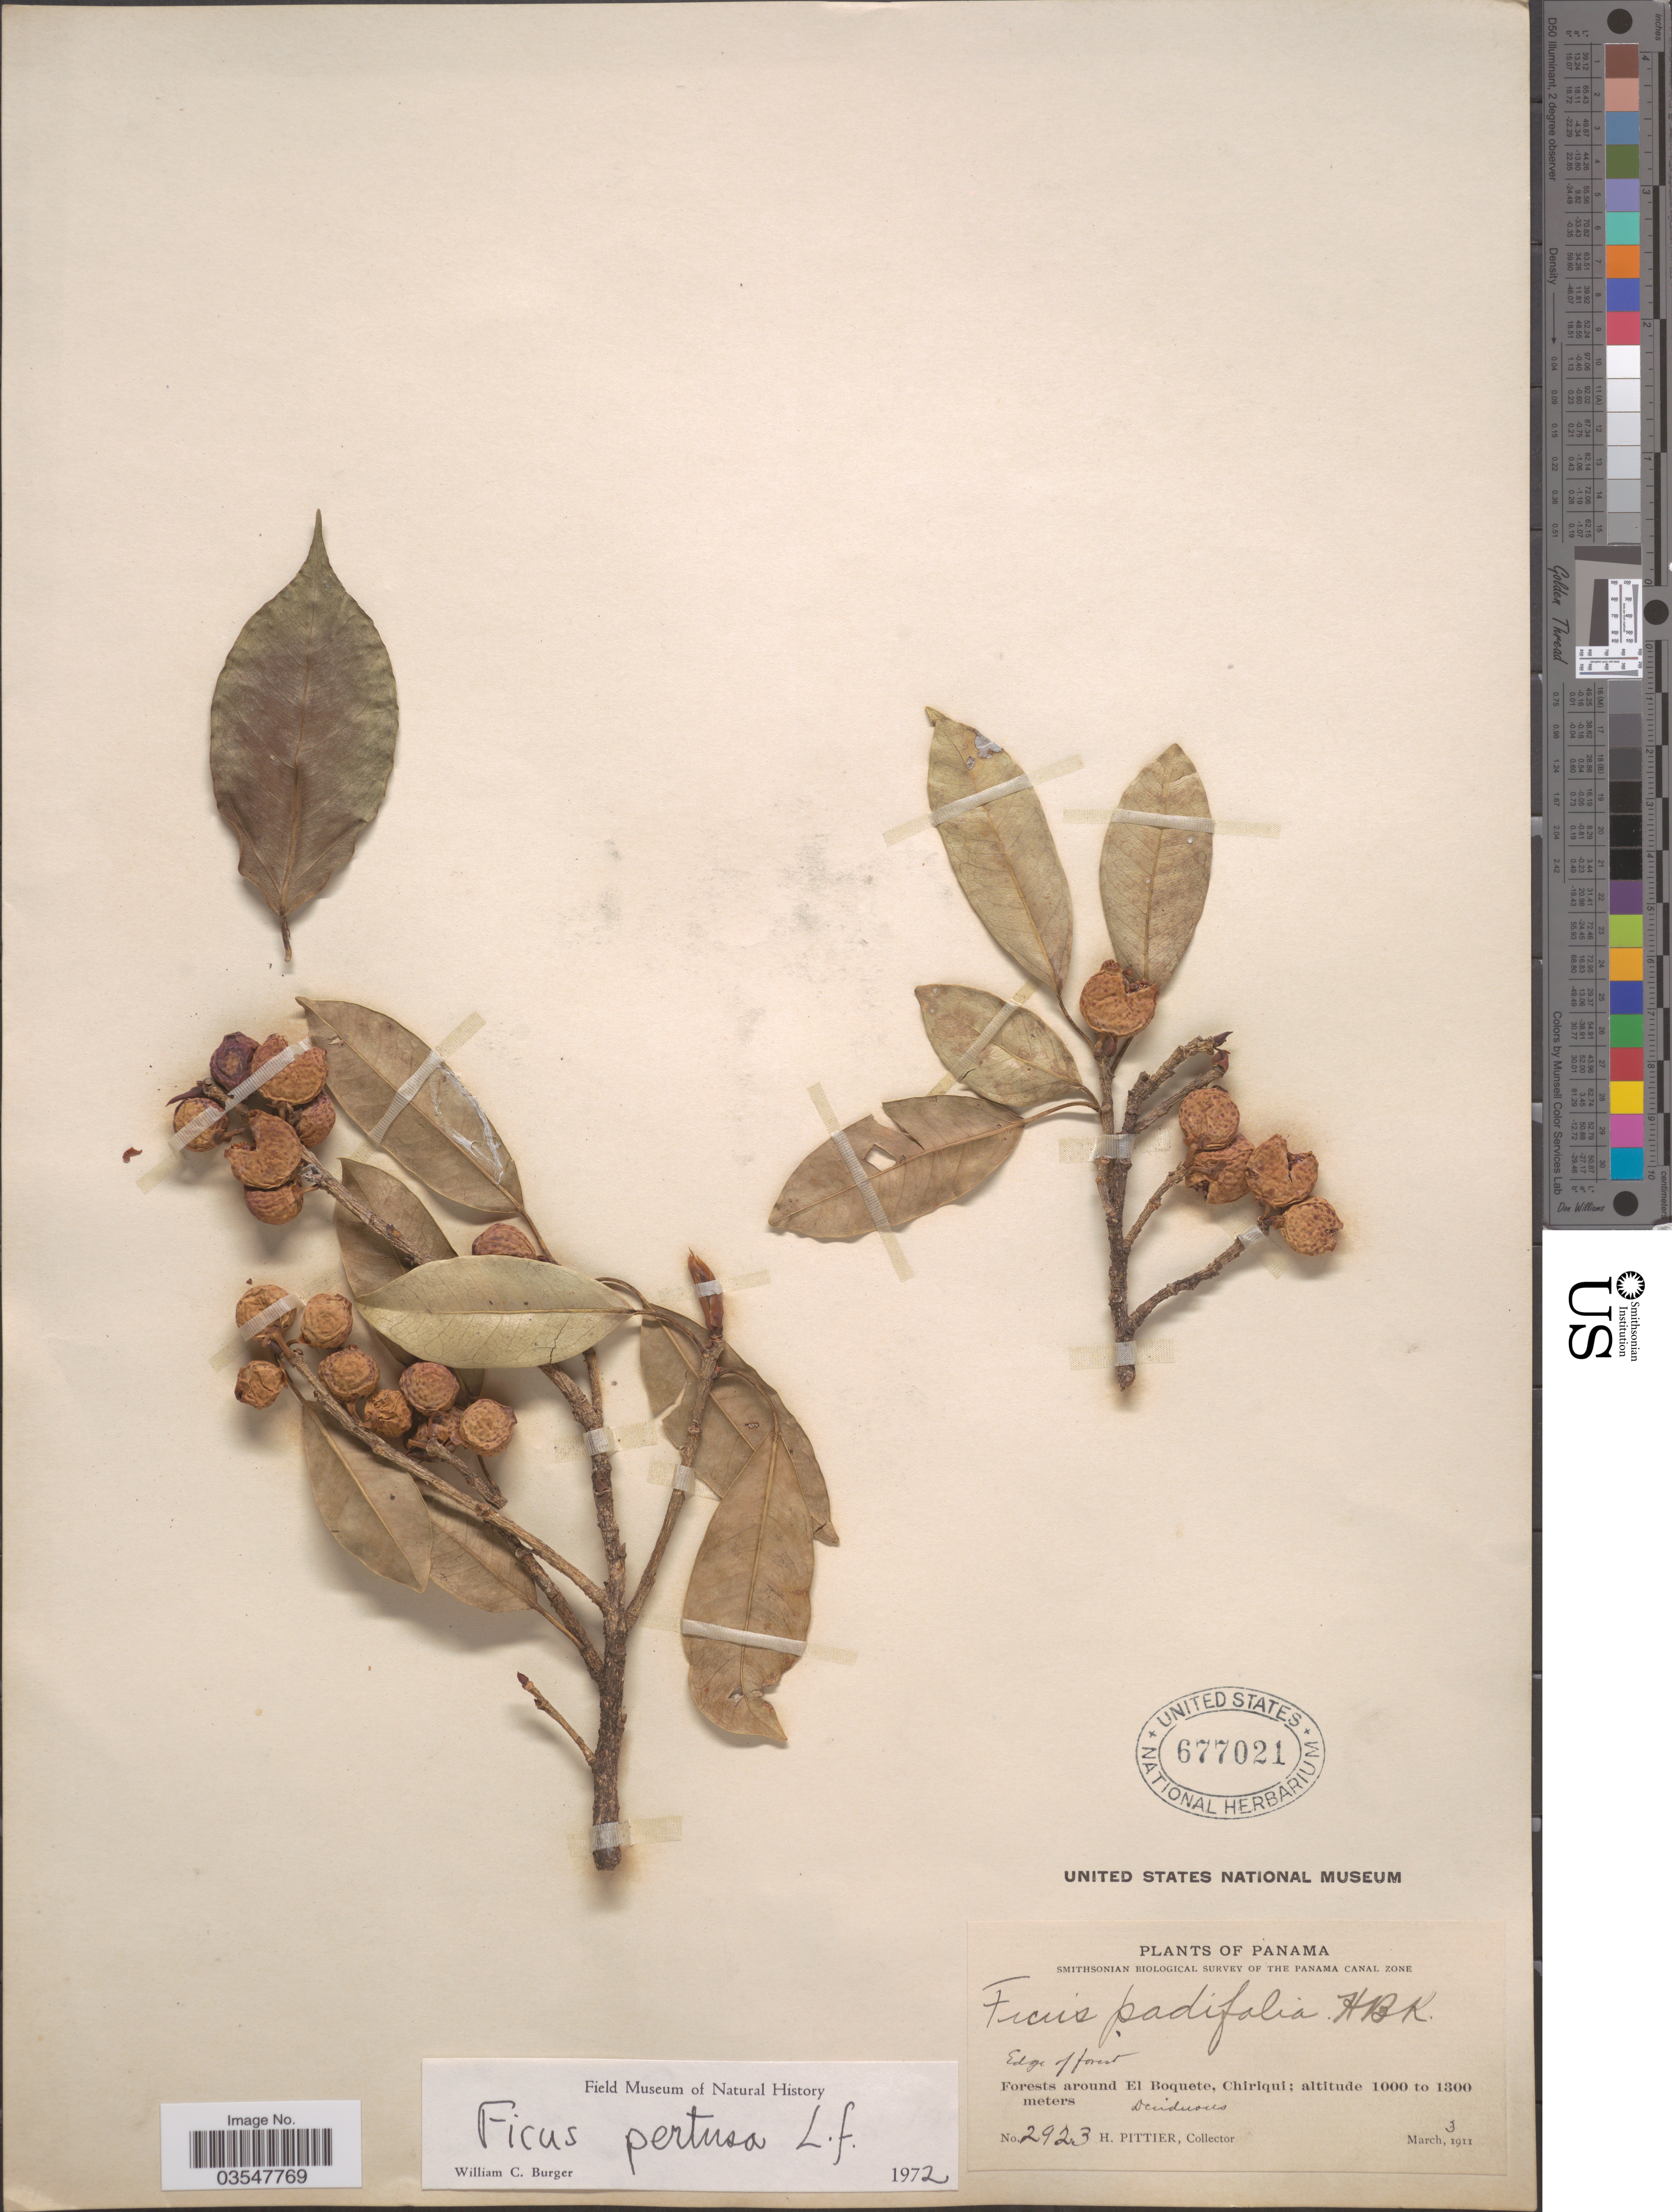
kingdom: Plantae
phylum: Tracheophyta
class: Magnoliopsida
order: Rosales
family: Moraceae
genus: Ficus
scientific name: Ficus pertusa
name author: L. f.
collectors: H. F. Pittier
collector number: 2923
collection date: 1911-03-03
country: Panama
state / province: Chiriqui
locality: The Panama Canal Zone. Forests around El Boquete.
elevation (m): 1000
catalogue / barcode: US 677021